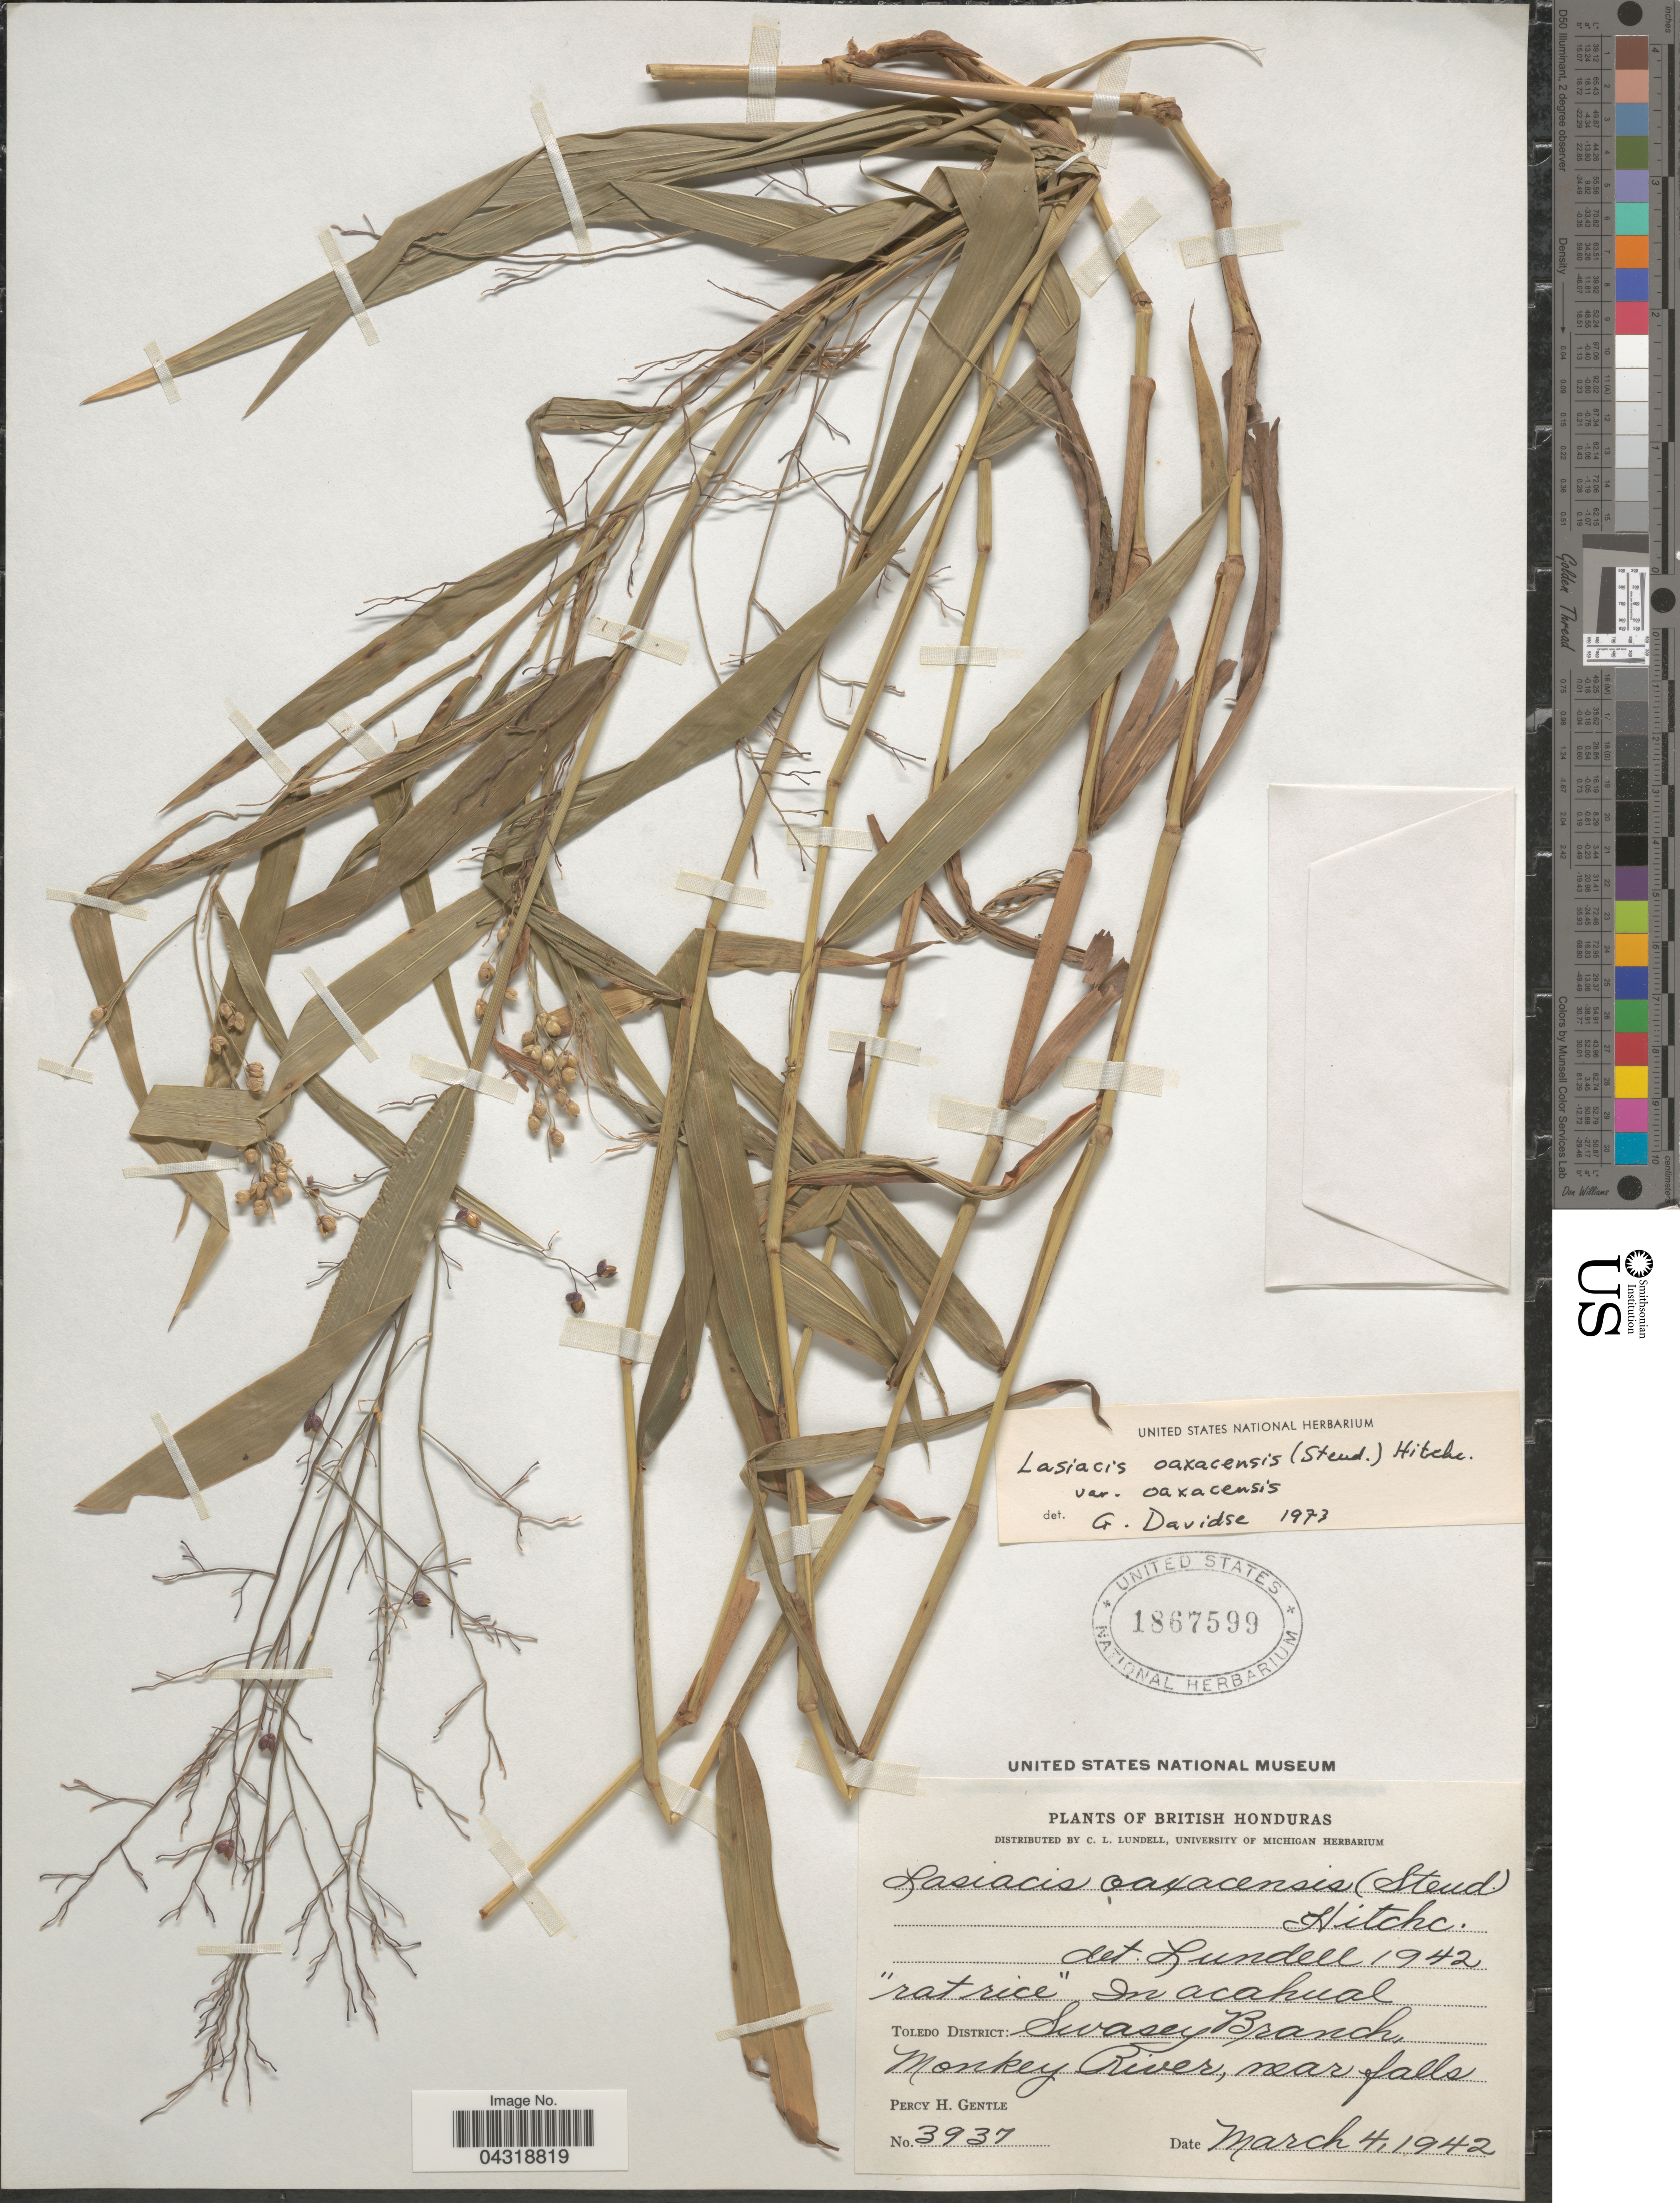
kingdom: Plantae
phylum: Tracheophyta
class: Liliopsida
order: Poales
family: Poaceae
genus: Lasiacis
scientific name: Lasiacis oaxacensis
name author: (Steud.) Hitchc.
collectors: P. H. Gentle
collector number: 3937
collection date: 1942-03-04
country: Belize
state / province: Toledo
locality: British Honduras. Toledo District: Swasey Branch, Monkey River, near falls.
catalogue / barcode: US 1867599